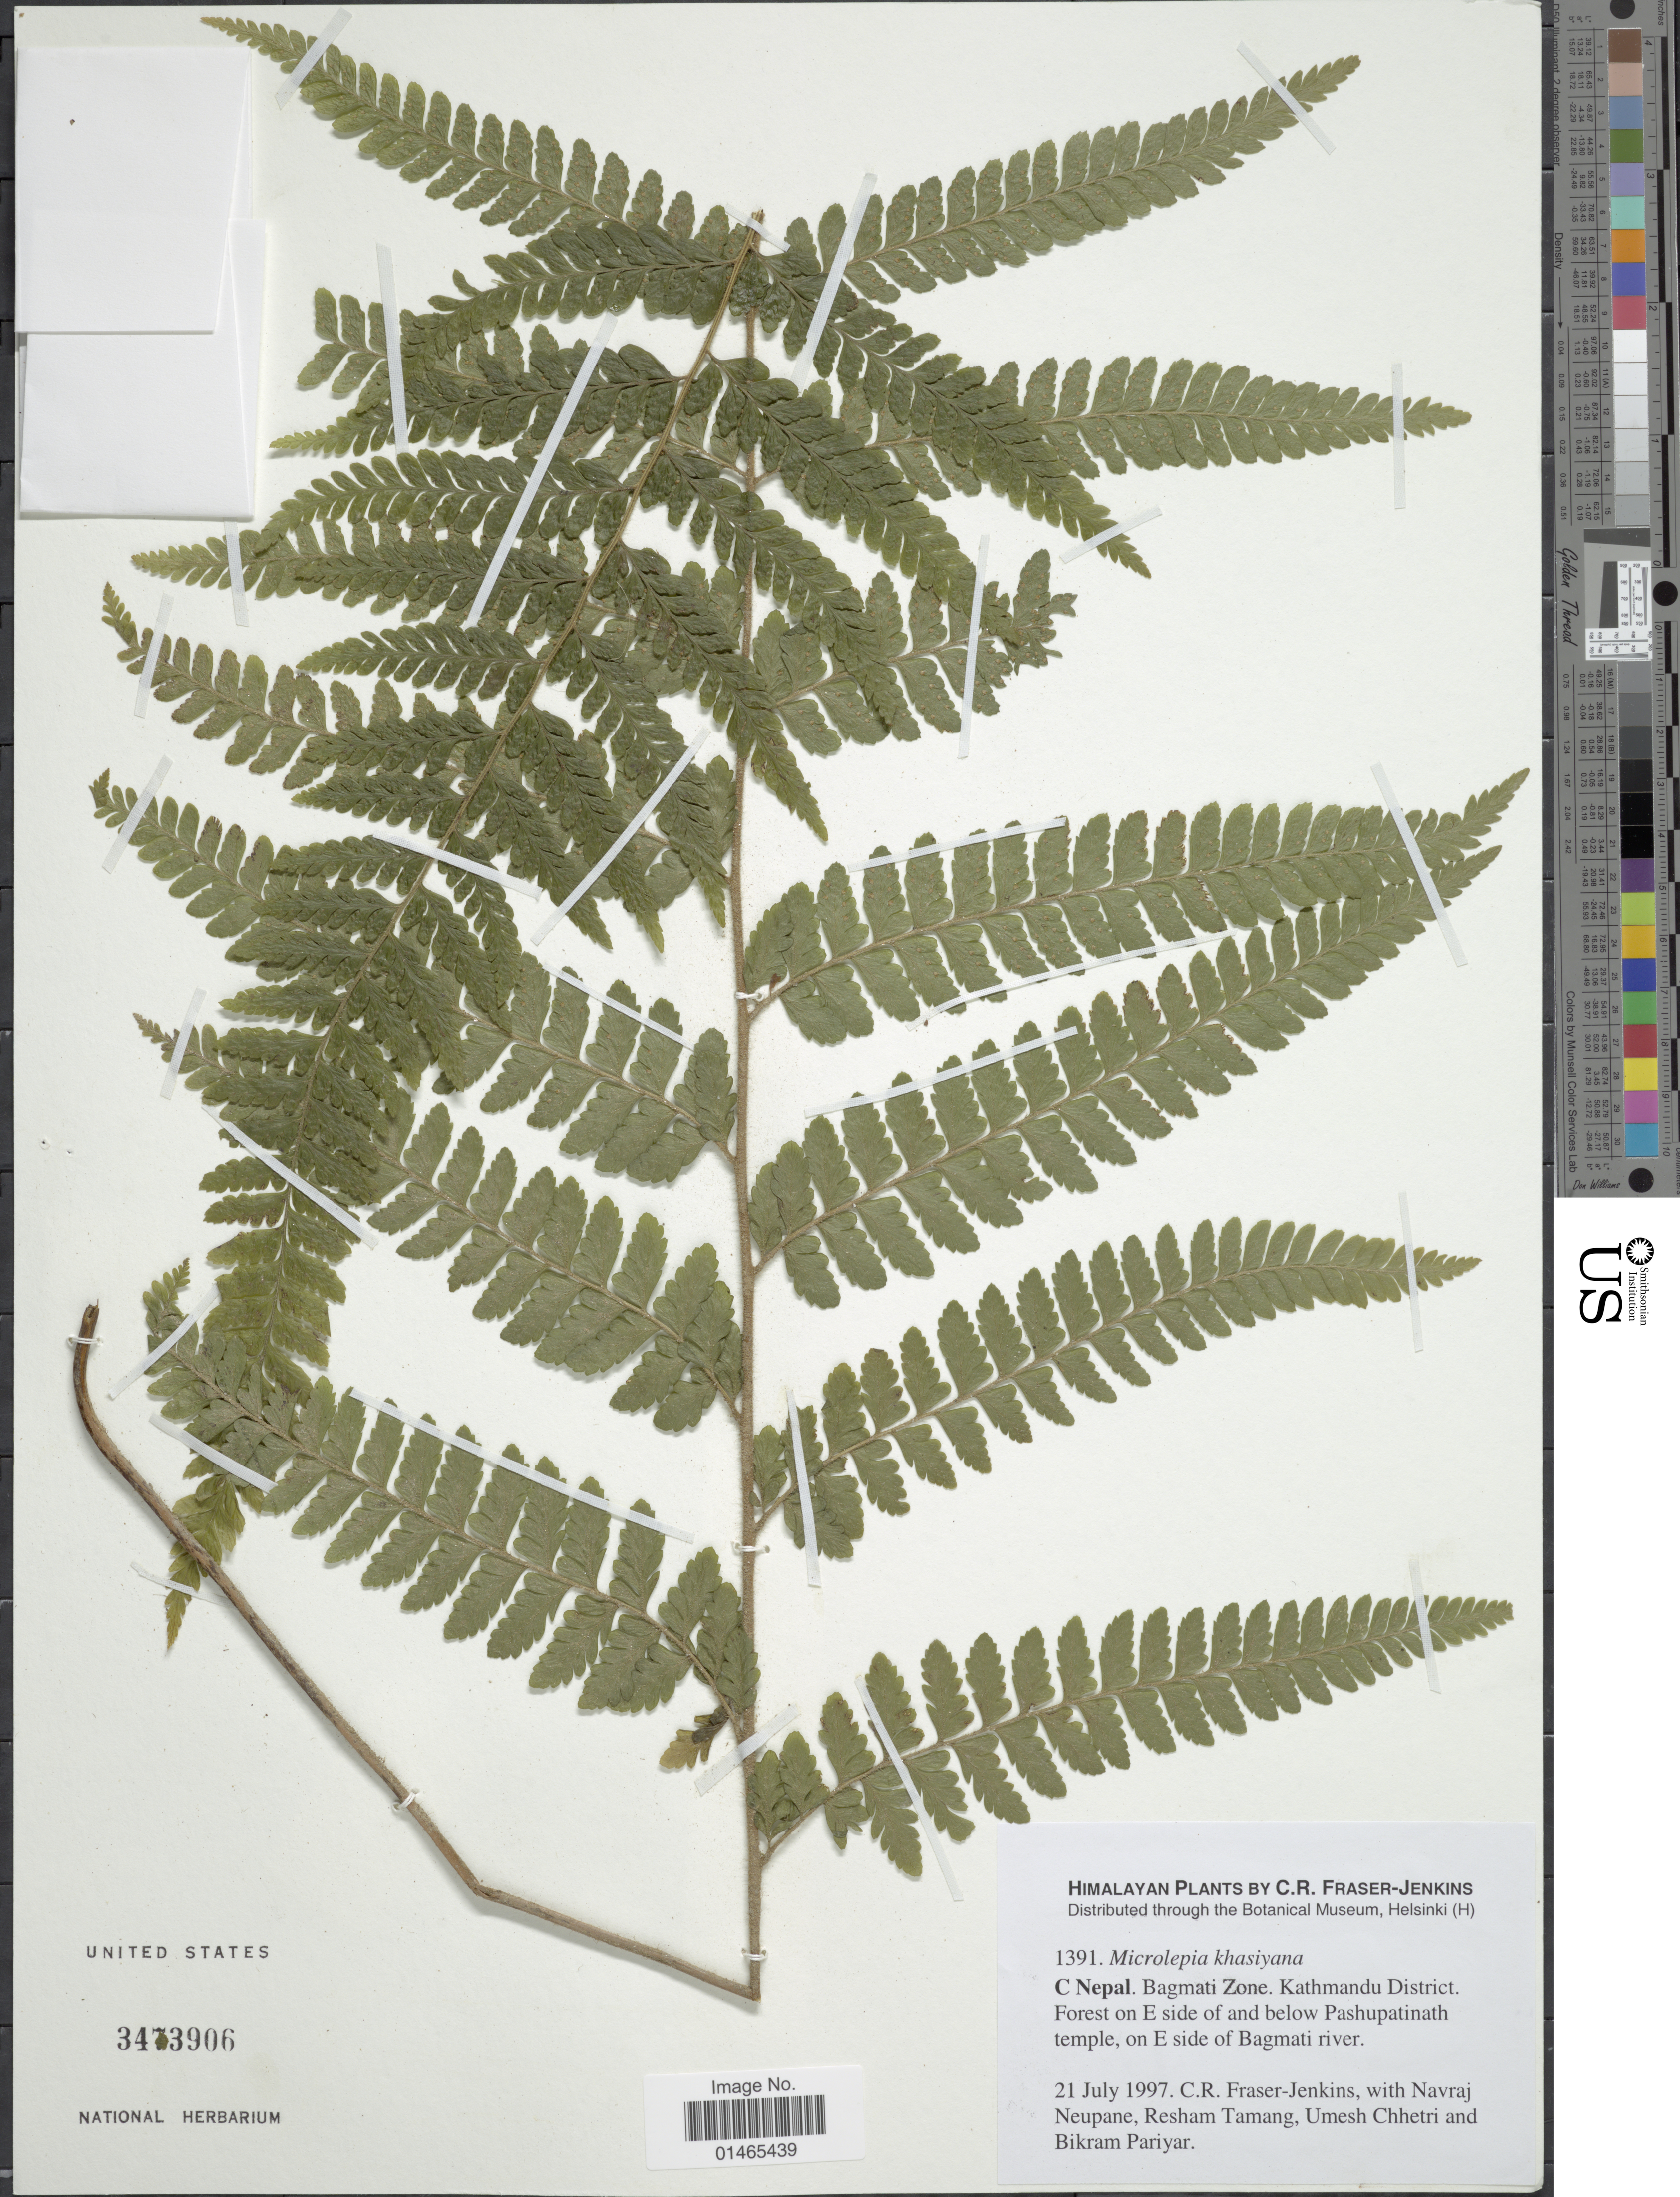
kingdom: Plantae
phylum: Tracheophyta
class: Polypodiopsida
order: Polypodiales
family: Dennstaedtiaceae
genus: Microlepia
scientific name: Microlepia khaysiana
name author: (Hook.) C. Presl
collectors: C. R. Fraser-Jenkins, N. Neupane, R. Tamang, U. Chhetri & B. Pariyar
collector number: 1391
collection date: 1997-07-21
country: Nepal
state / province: Bagmati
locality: Bagmati Zone, Kathmandu District, Forest on E side of and below Pashupatinath temple, on E side of Bagmati river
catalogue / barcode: US 3473906